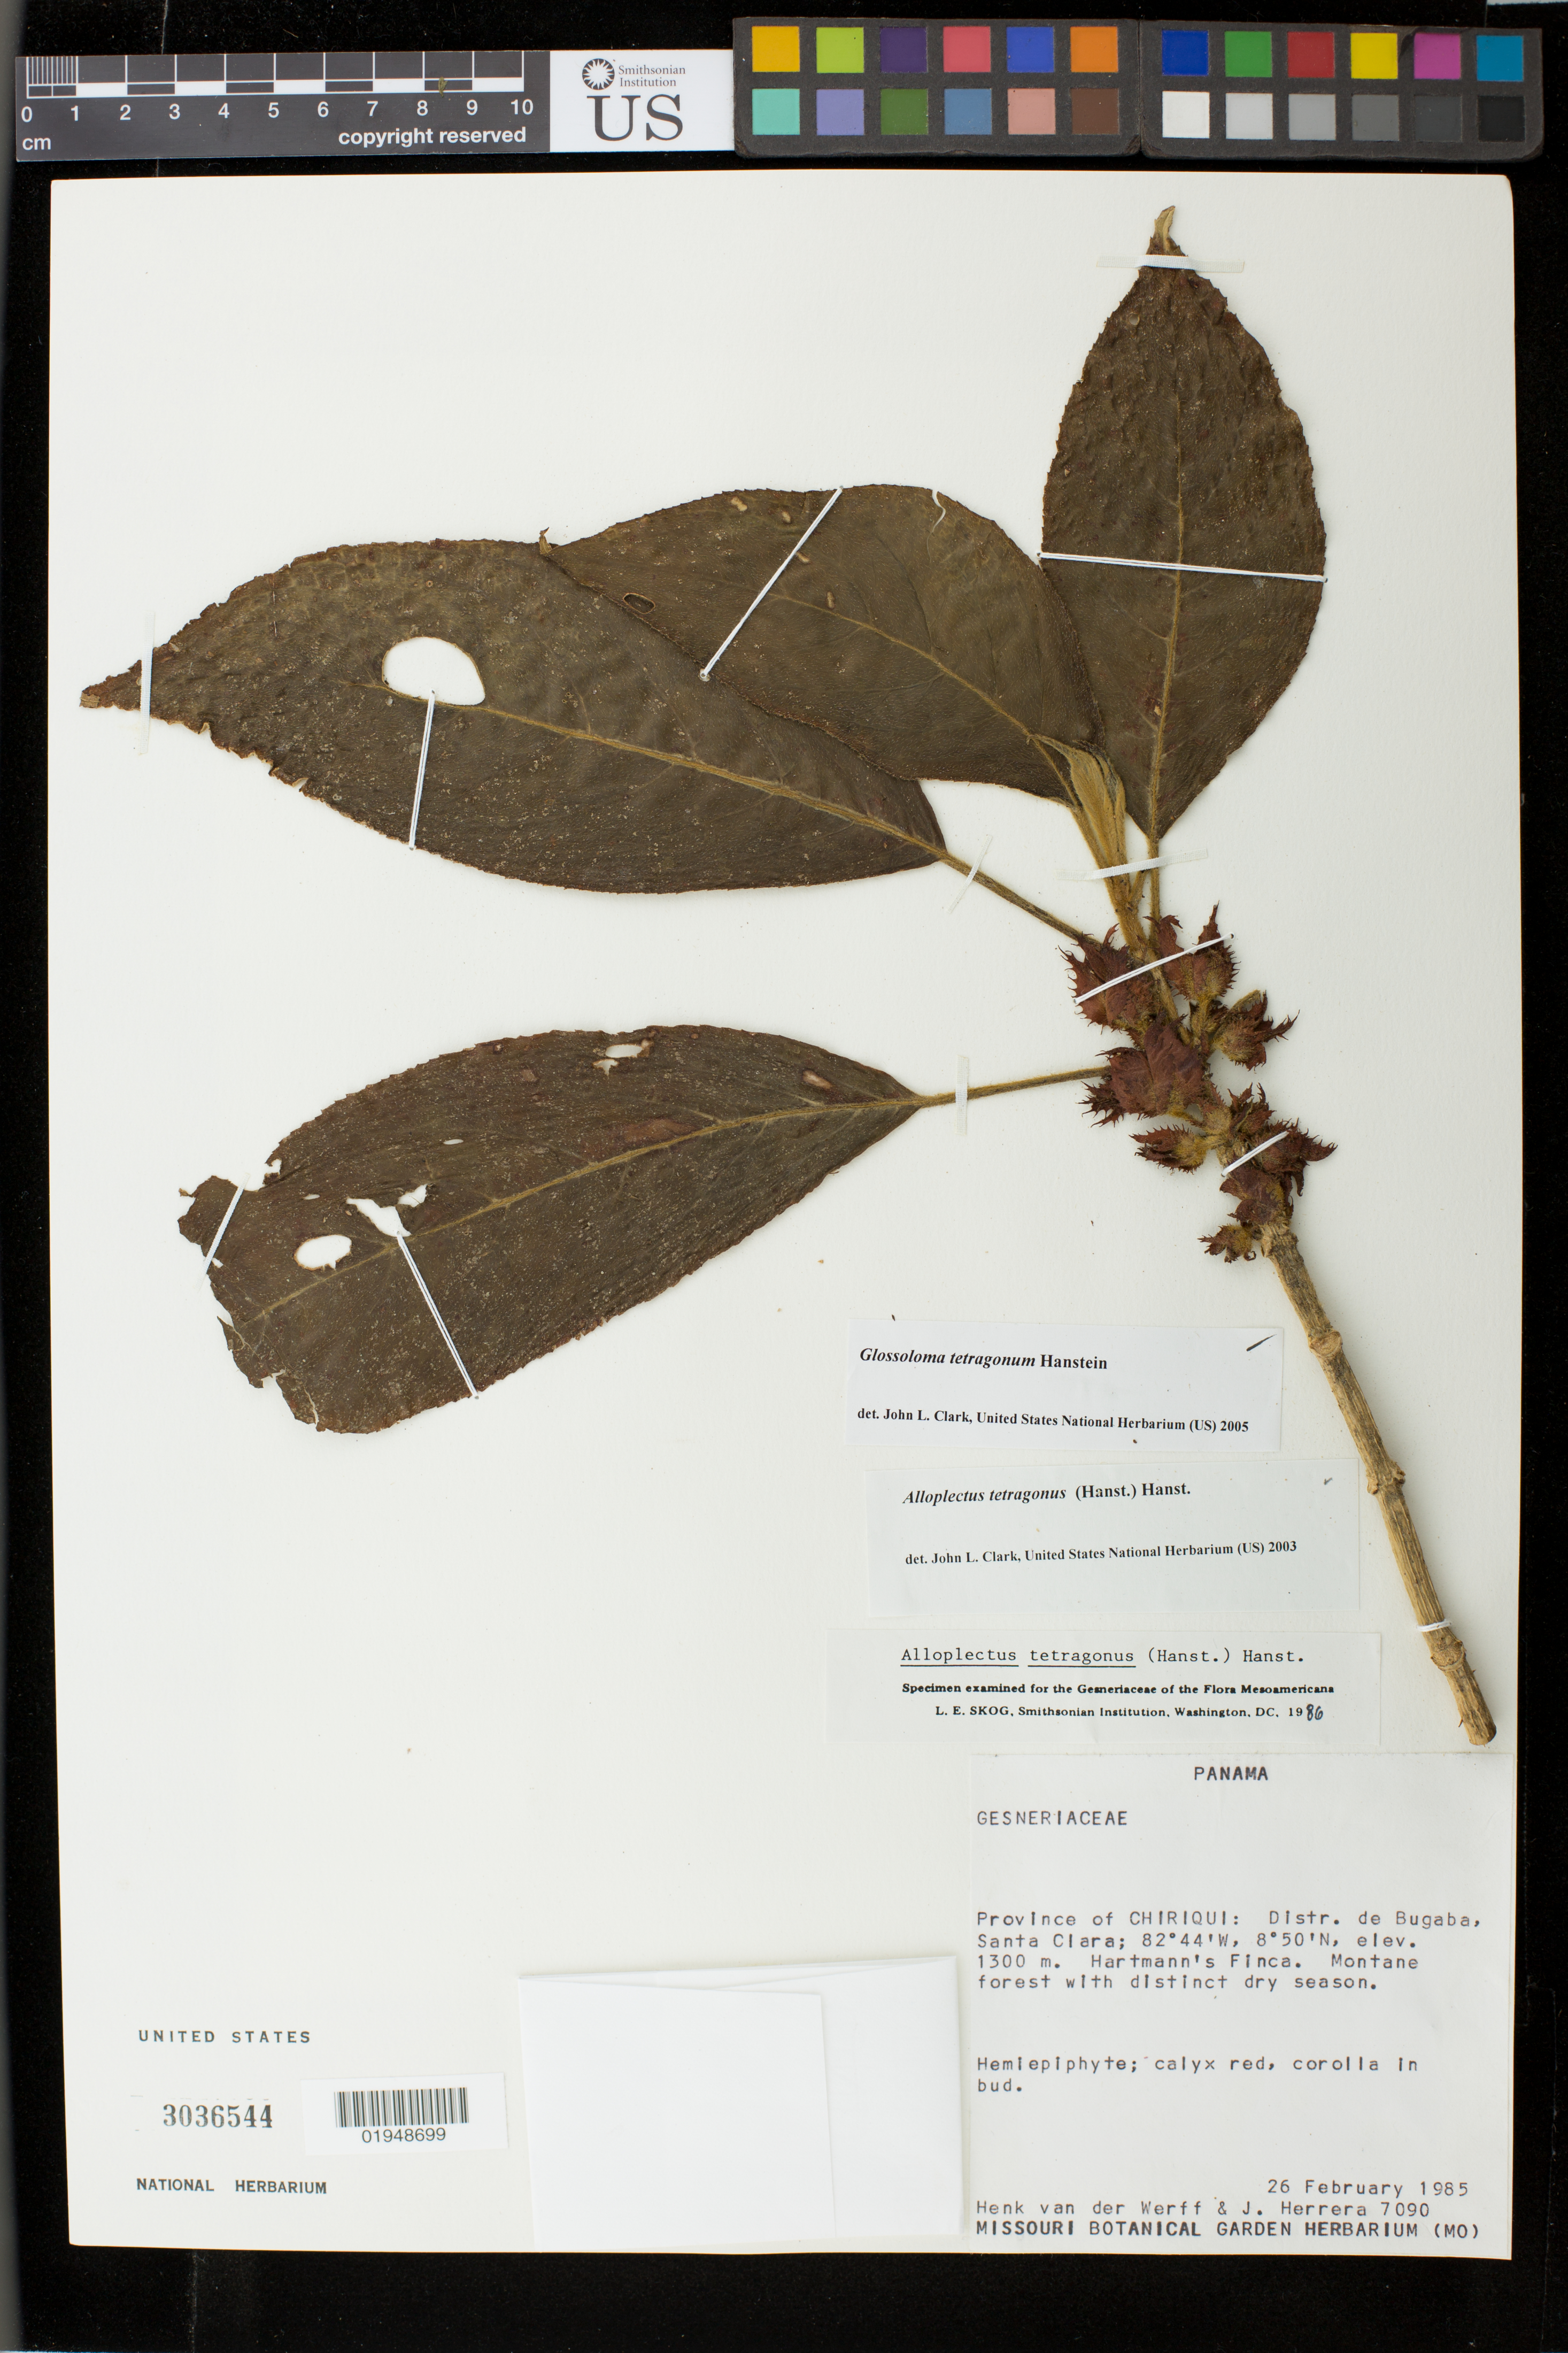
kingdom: Plantae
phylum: Tracheophyta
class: Magnoliopsida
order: Lamiales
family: Gesneriaceae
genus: Glossoloma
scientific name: Glossoloma tetragonum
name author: Hanst.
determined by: Clark, J. L., (SEL), The Marie Selby Botanical Garden (UNITED STATES)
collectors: H. van der Werff & J. Herrera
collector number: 7090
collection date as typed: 26 Feb 1985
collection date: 1985-02-26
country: Panama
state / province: Chiriquí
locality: Distr. de Bugaba, Santa Clara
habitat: Montane forest with distinct dry season.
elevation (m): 1300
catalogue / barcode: US 3036544